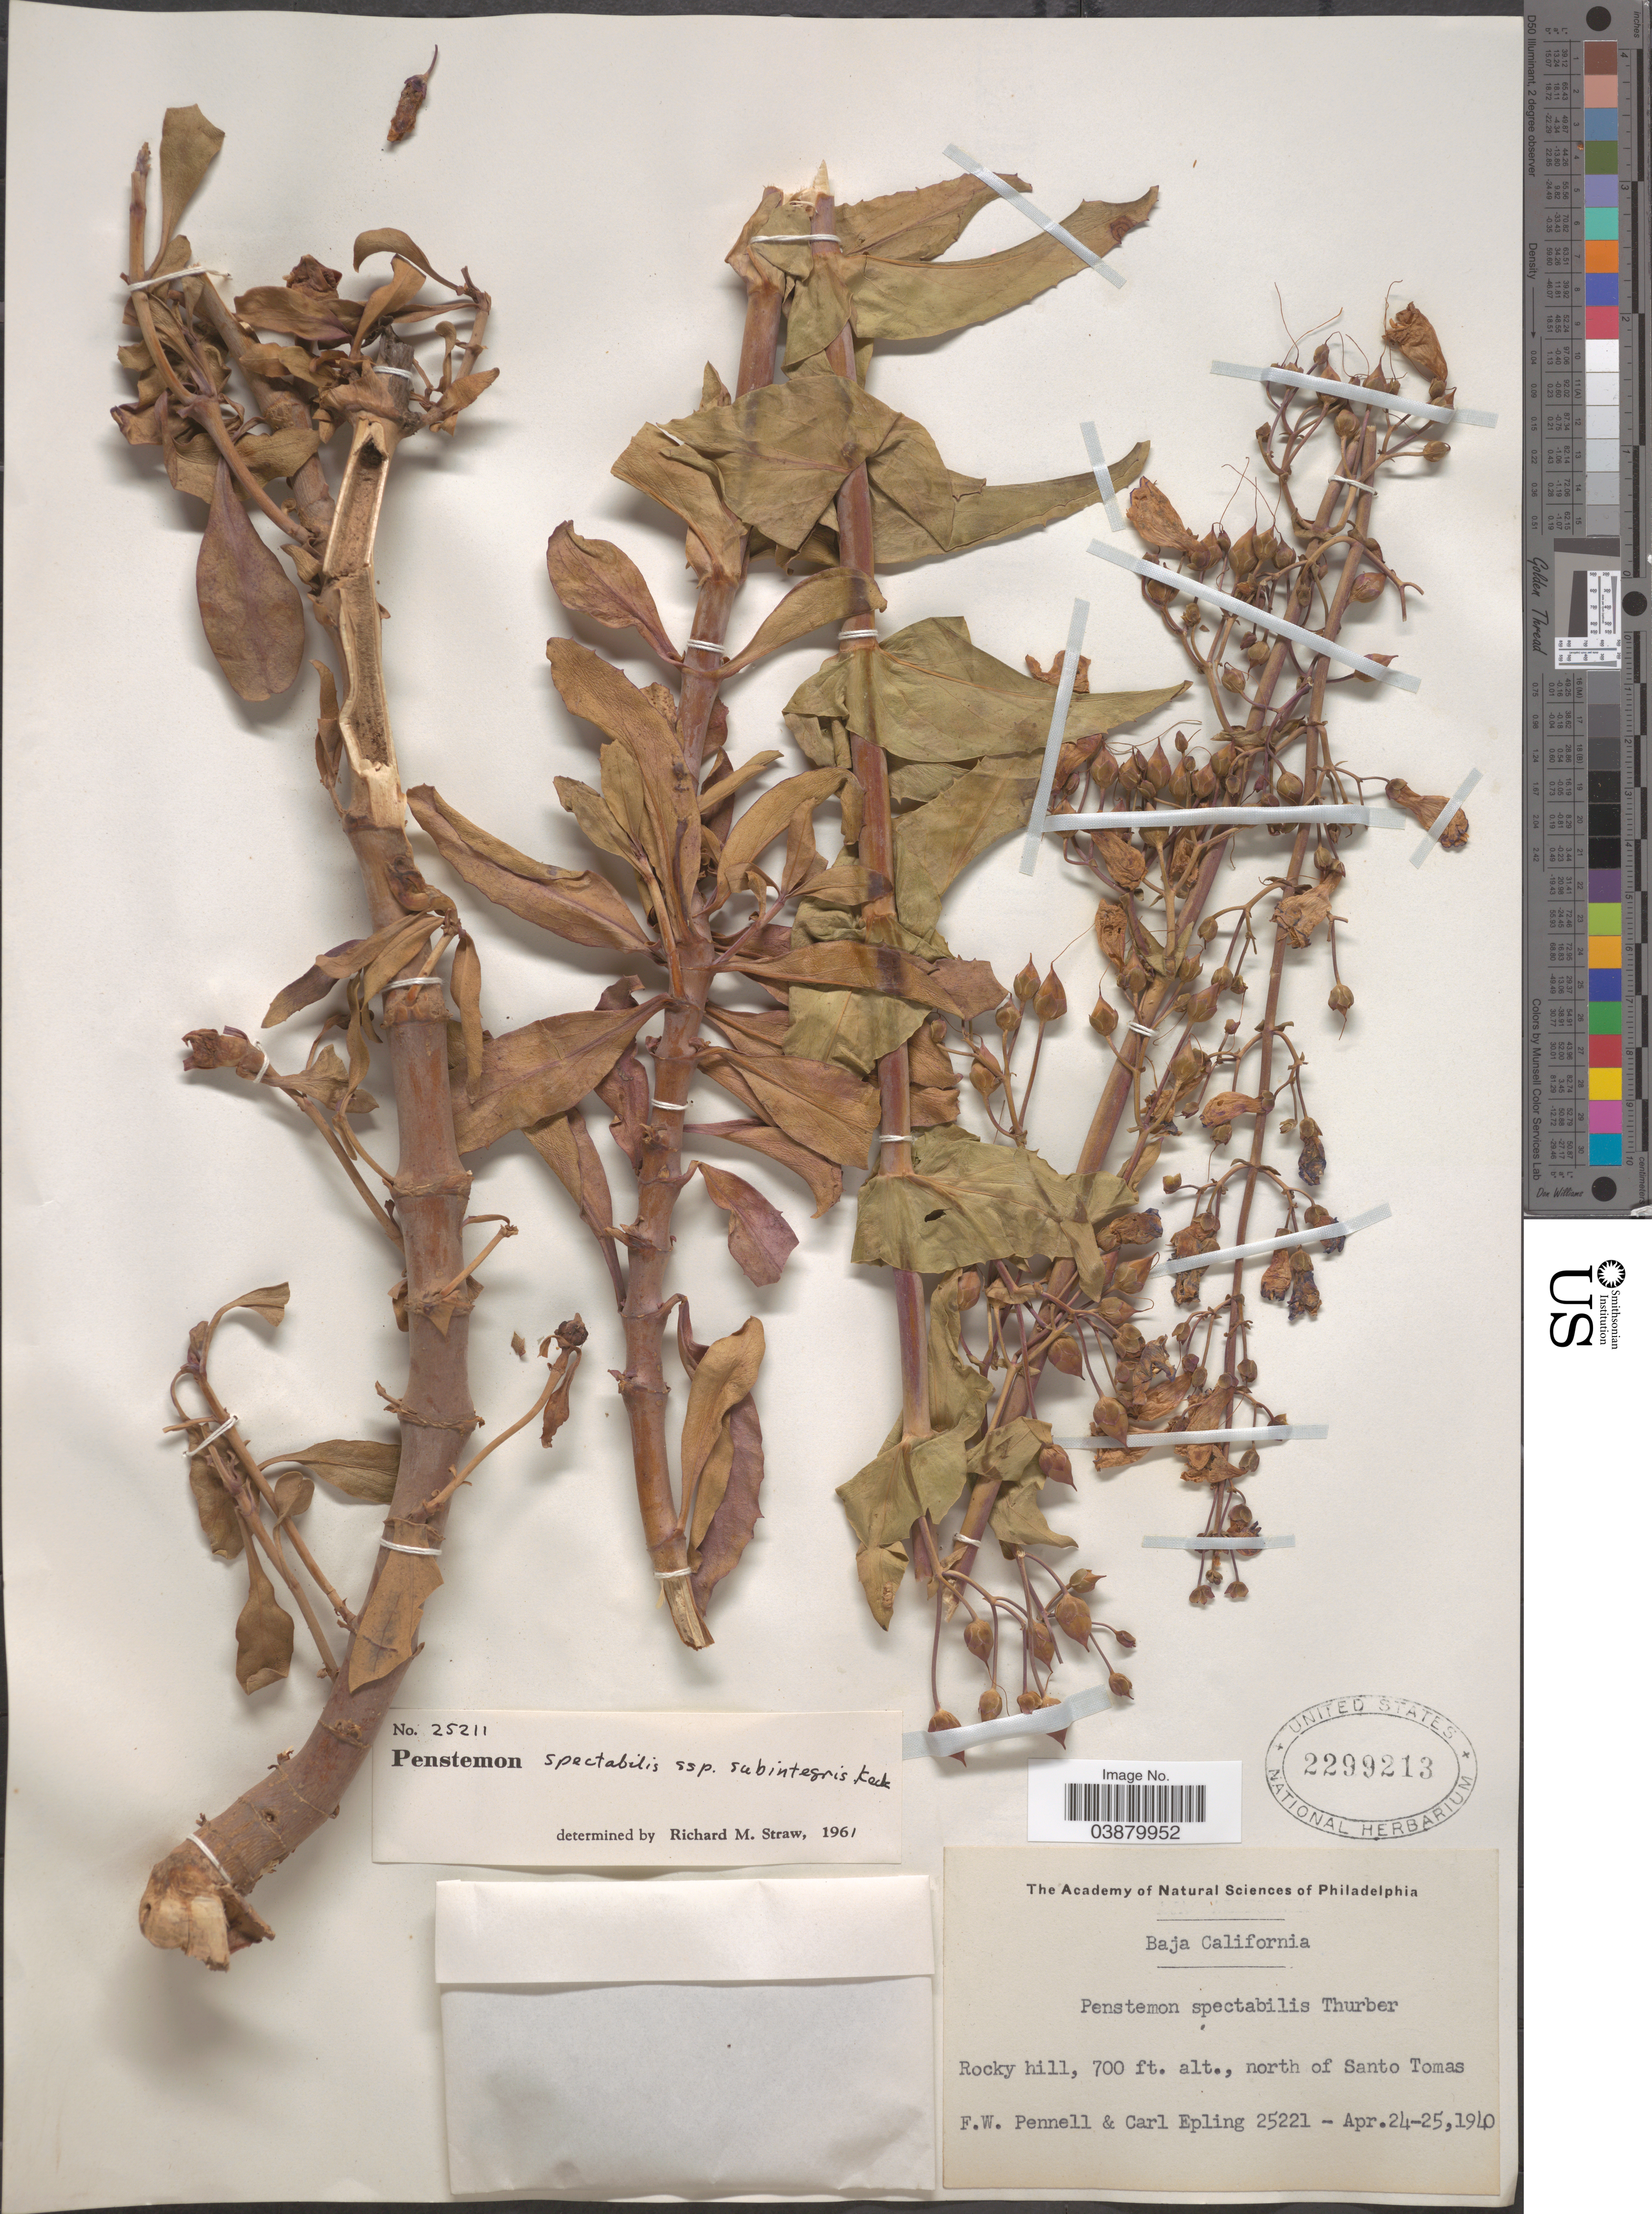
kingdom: Plantae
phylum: Tracheophyta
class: Magnoliopsida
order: Lamiales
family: Plantaginaceae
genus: Penstemon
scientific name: Penstemon spectabilis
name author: Thurb. ex Torr. & A. Gray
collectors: F. W. Pennell & C. C. Epling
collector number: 25221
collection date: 1940-04-24/1940-04-25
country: Mexico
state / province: Baja California Norte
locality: Rocky hill, north of Santo Tomas.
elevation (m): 213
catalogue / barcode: US 2299213